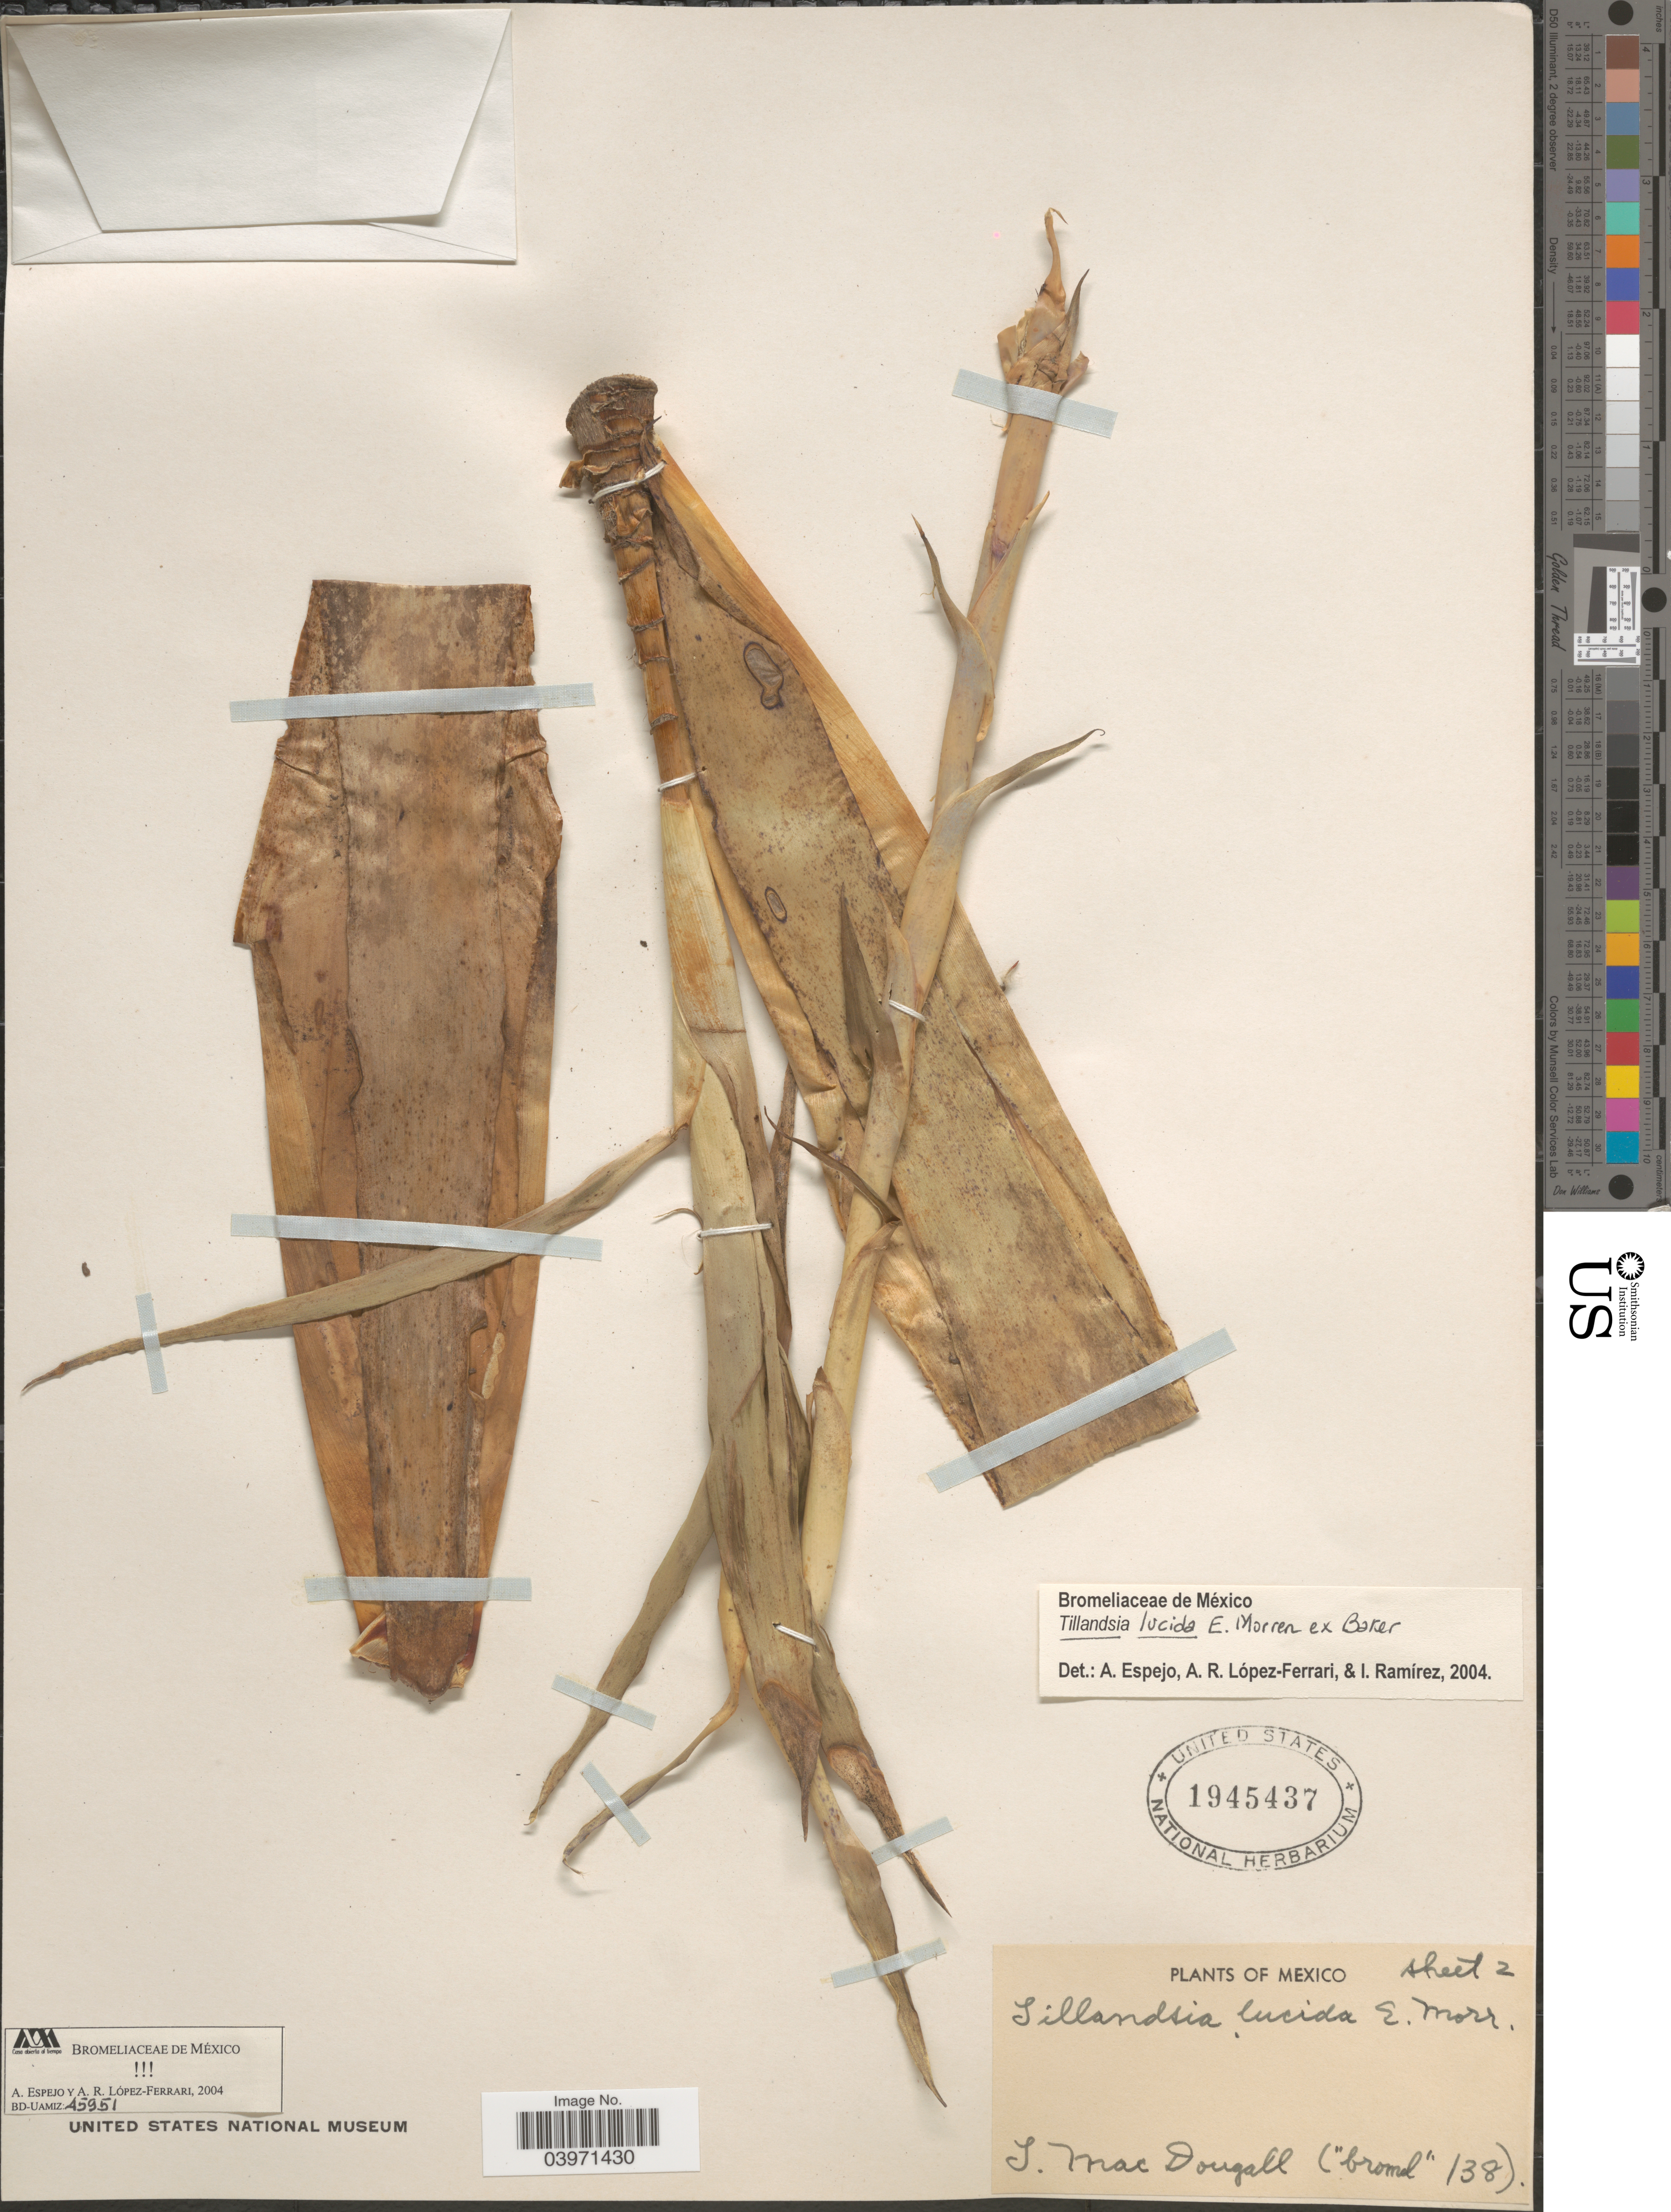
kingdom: Plantae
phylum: Tracheophyta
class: Liliopsida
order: Poales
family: Bromeliaceae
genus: Tillandsia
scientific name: Tillandsia lucida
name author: É. Morren ex Baker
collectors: T. B. MacDougall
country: Mexico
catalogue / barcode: US 1945437